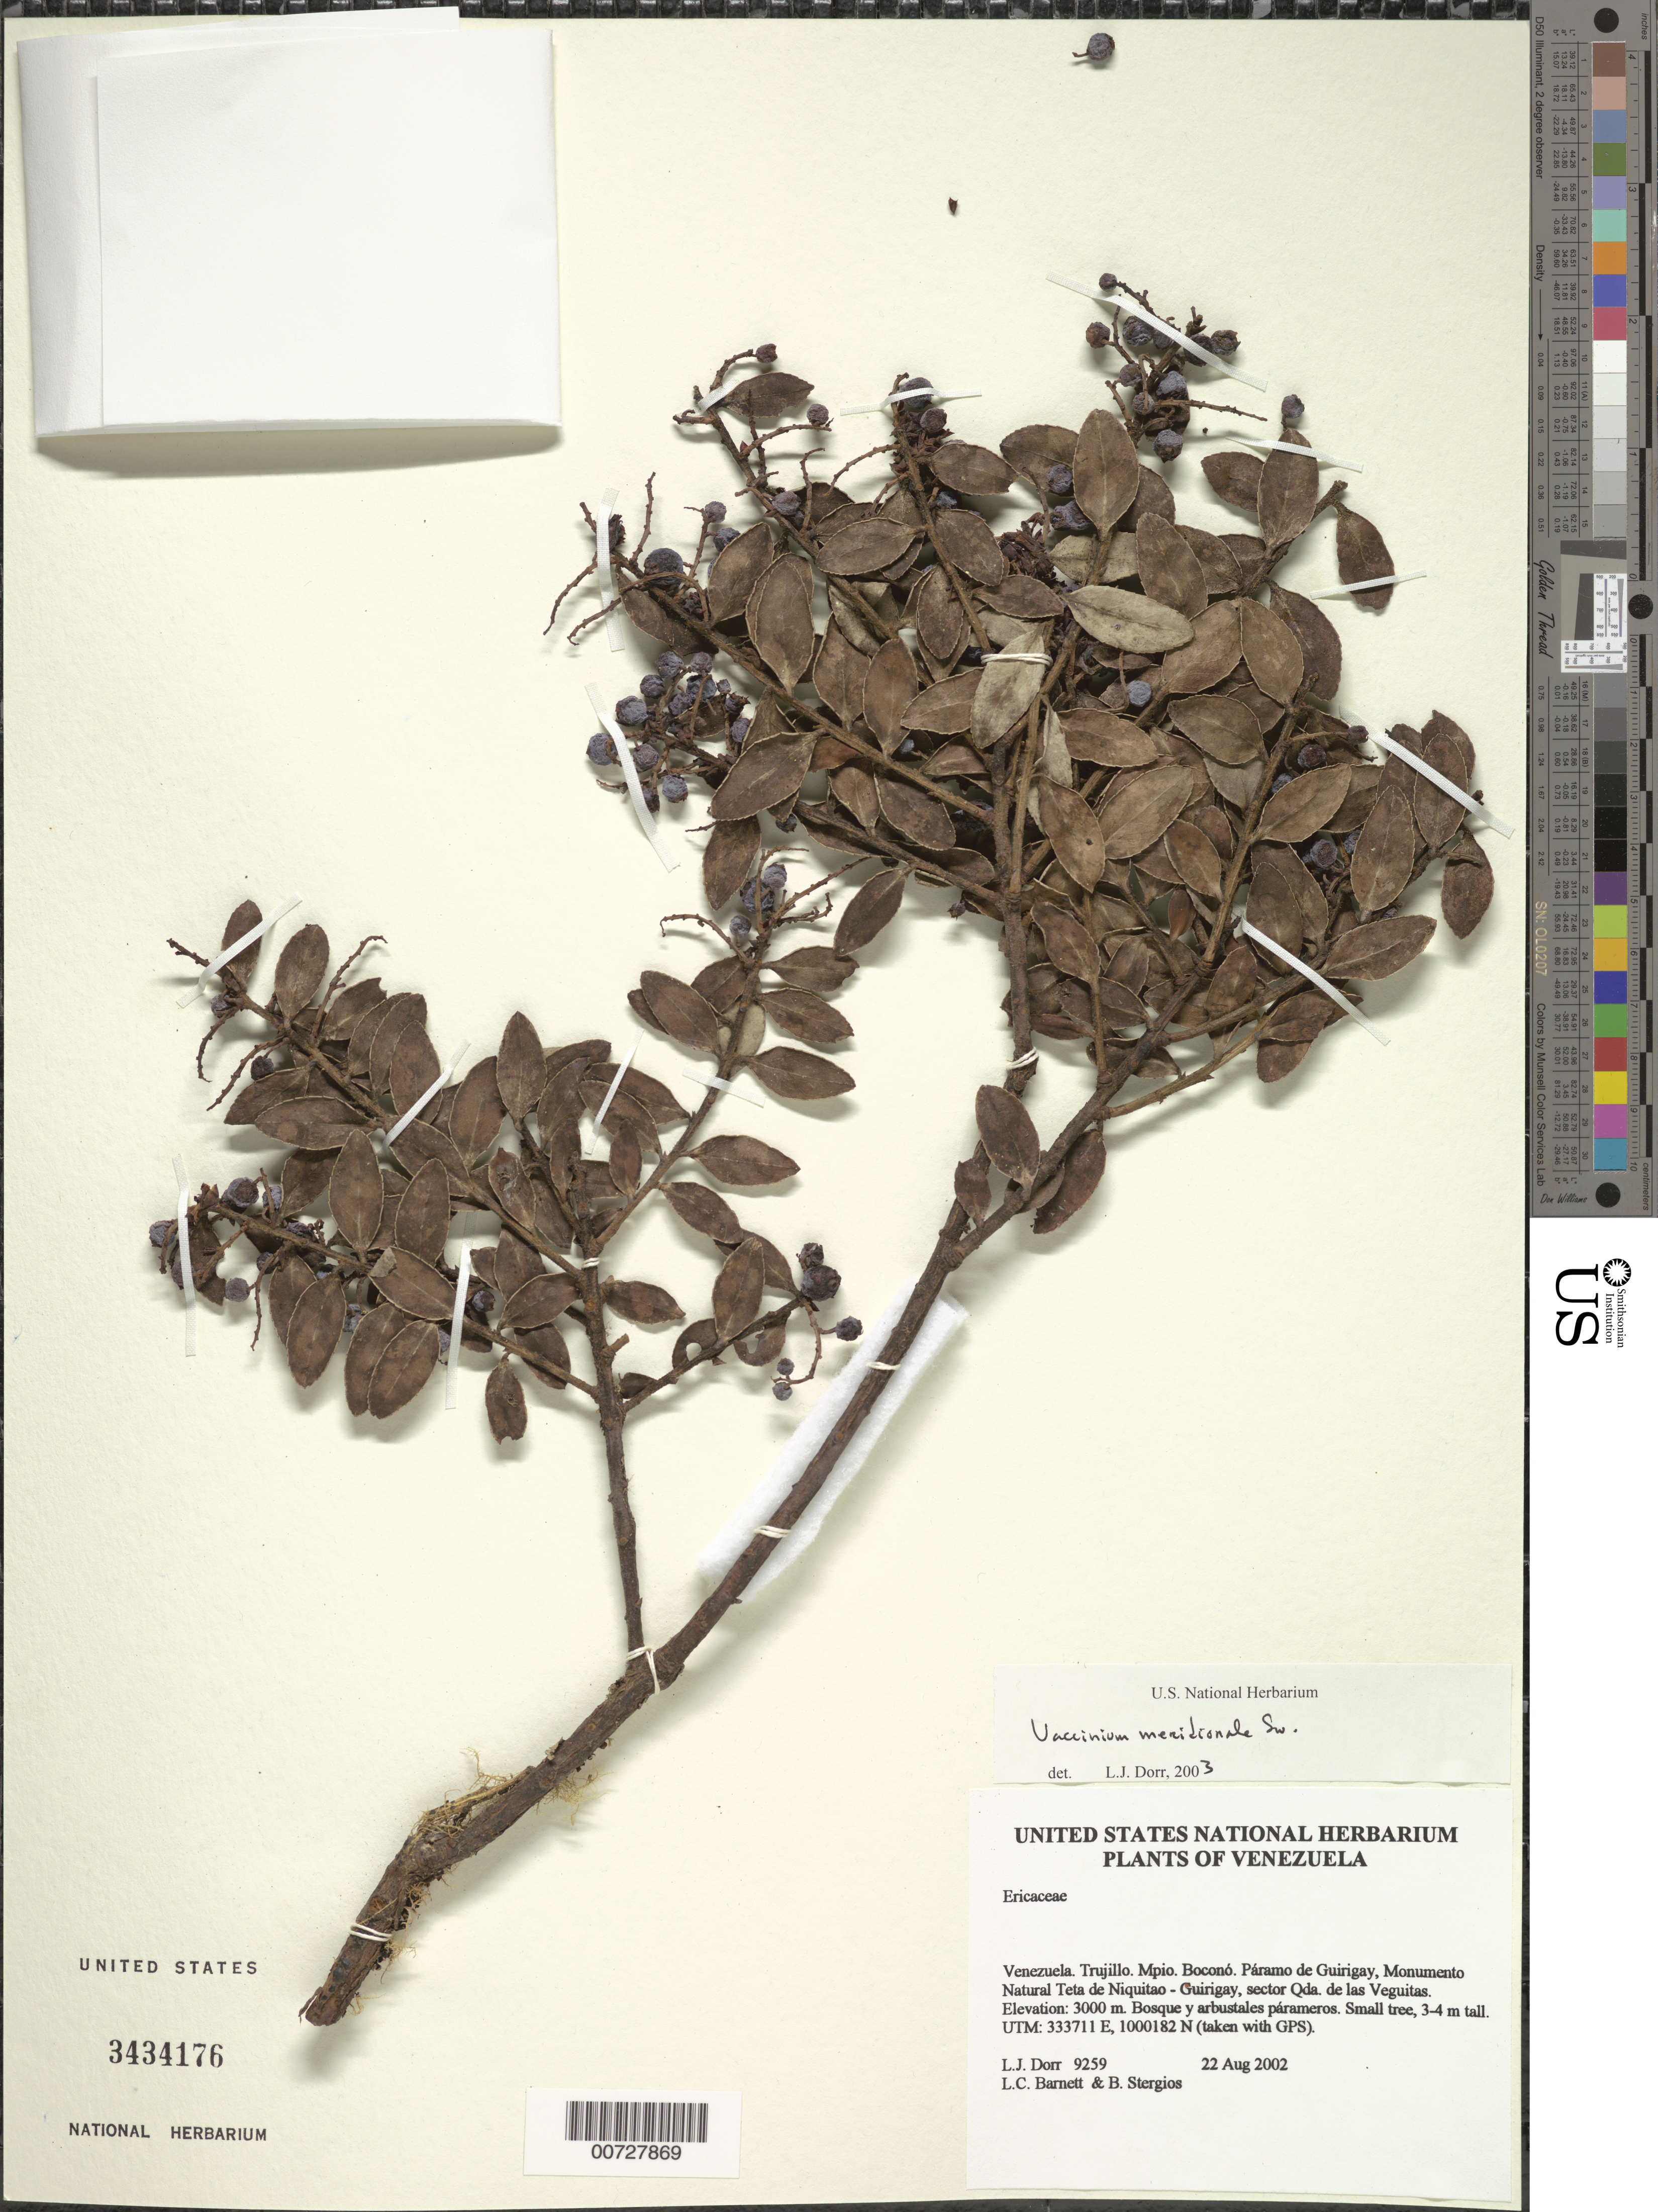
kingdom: Plantae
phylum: Tracheophyta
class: Magnoliopsida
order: Ericales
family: Ericaceae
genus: Vaccinium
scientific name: Vaccinium meridionale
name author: Sw.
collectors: L. J. Dorr, L. C. Barnett & B. G. Stergios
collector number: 9259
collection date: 2002-08-22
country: Venezuela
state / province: Trujillo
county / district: Boconó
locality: Páramo de Guirigay, Monumento Natural Teta de Niquitao-Guirigay, sector Las Veguitas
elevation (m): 3000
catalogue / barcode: US 3434176